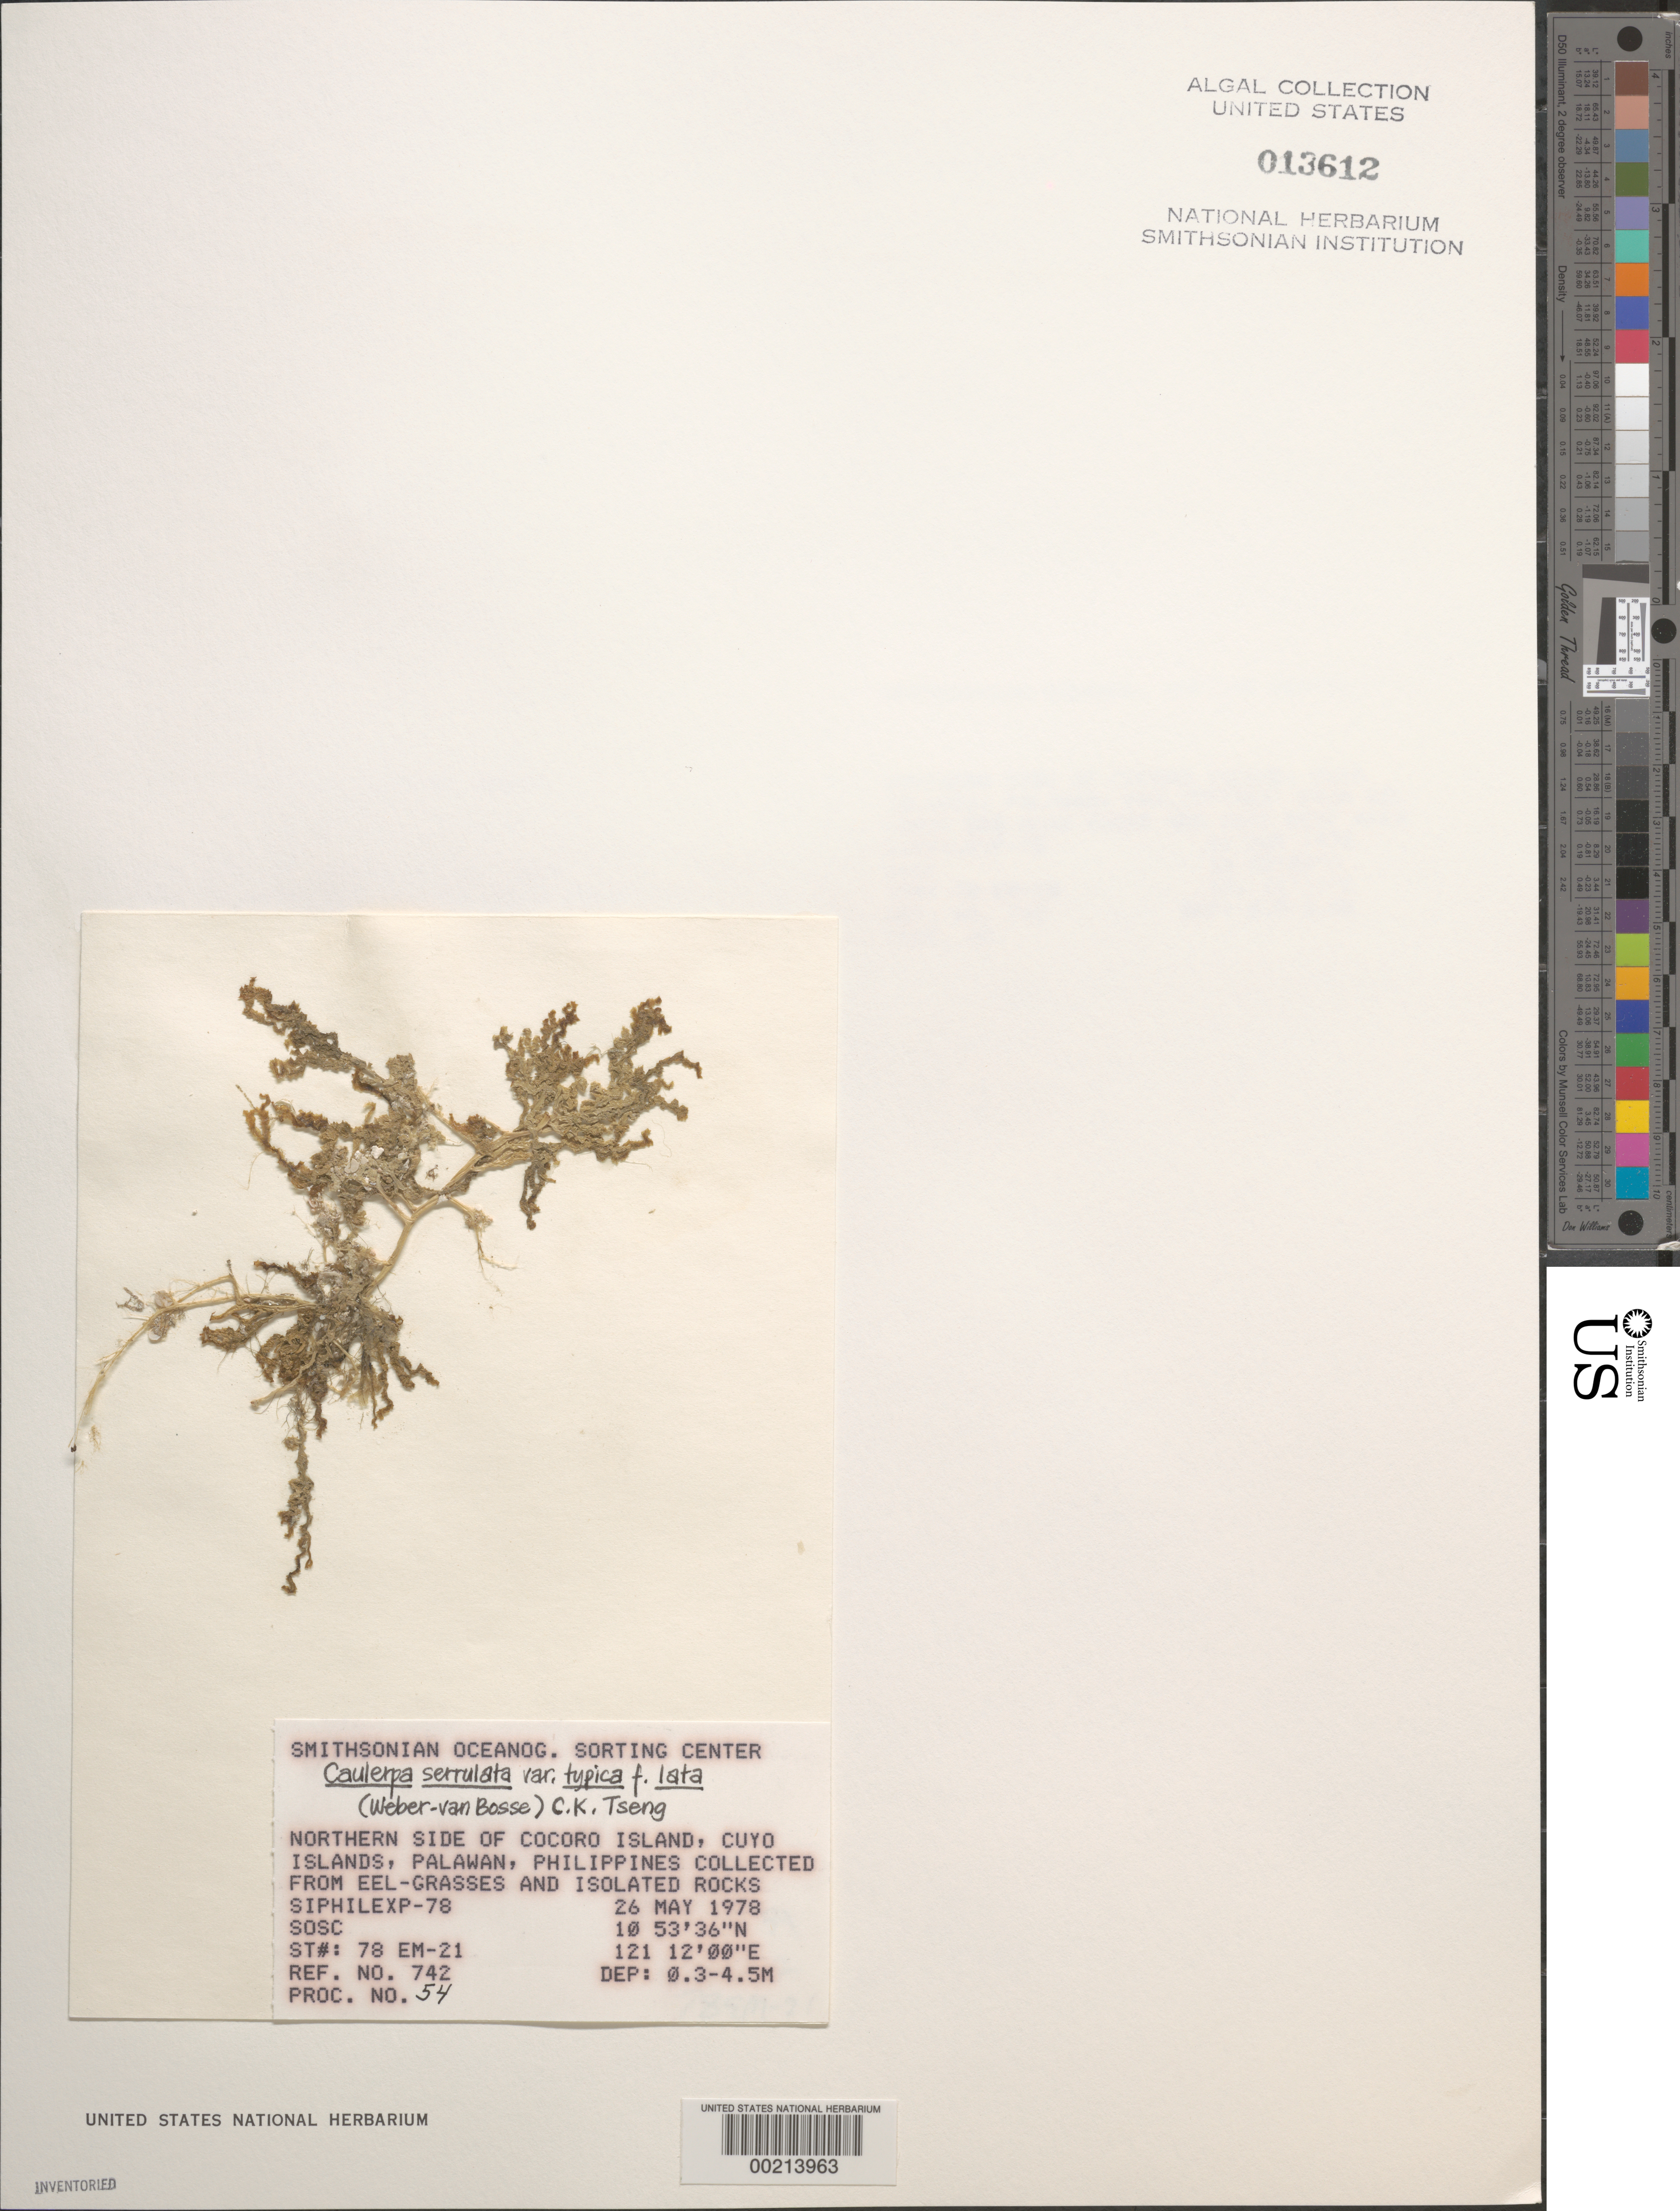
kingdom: Plantae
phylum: Chlorophyta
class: Ulvophyceae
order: Bryopsidales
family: Caulerpaceae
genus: Caulerpa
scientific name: Caulerpa serrulata var. typica forma lata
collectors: SOSC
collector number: Station 78 Em-21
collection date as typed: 26 May 1978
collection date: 1978-05-26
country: Philippines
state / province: Mimaropa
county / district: Palawan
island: Cocoro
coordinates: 10 53' 36" N, 121 12' 00" E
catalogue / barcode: US 13612